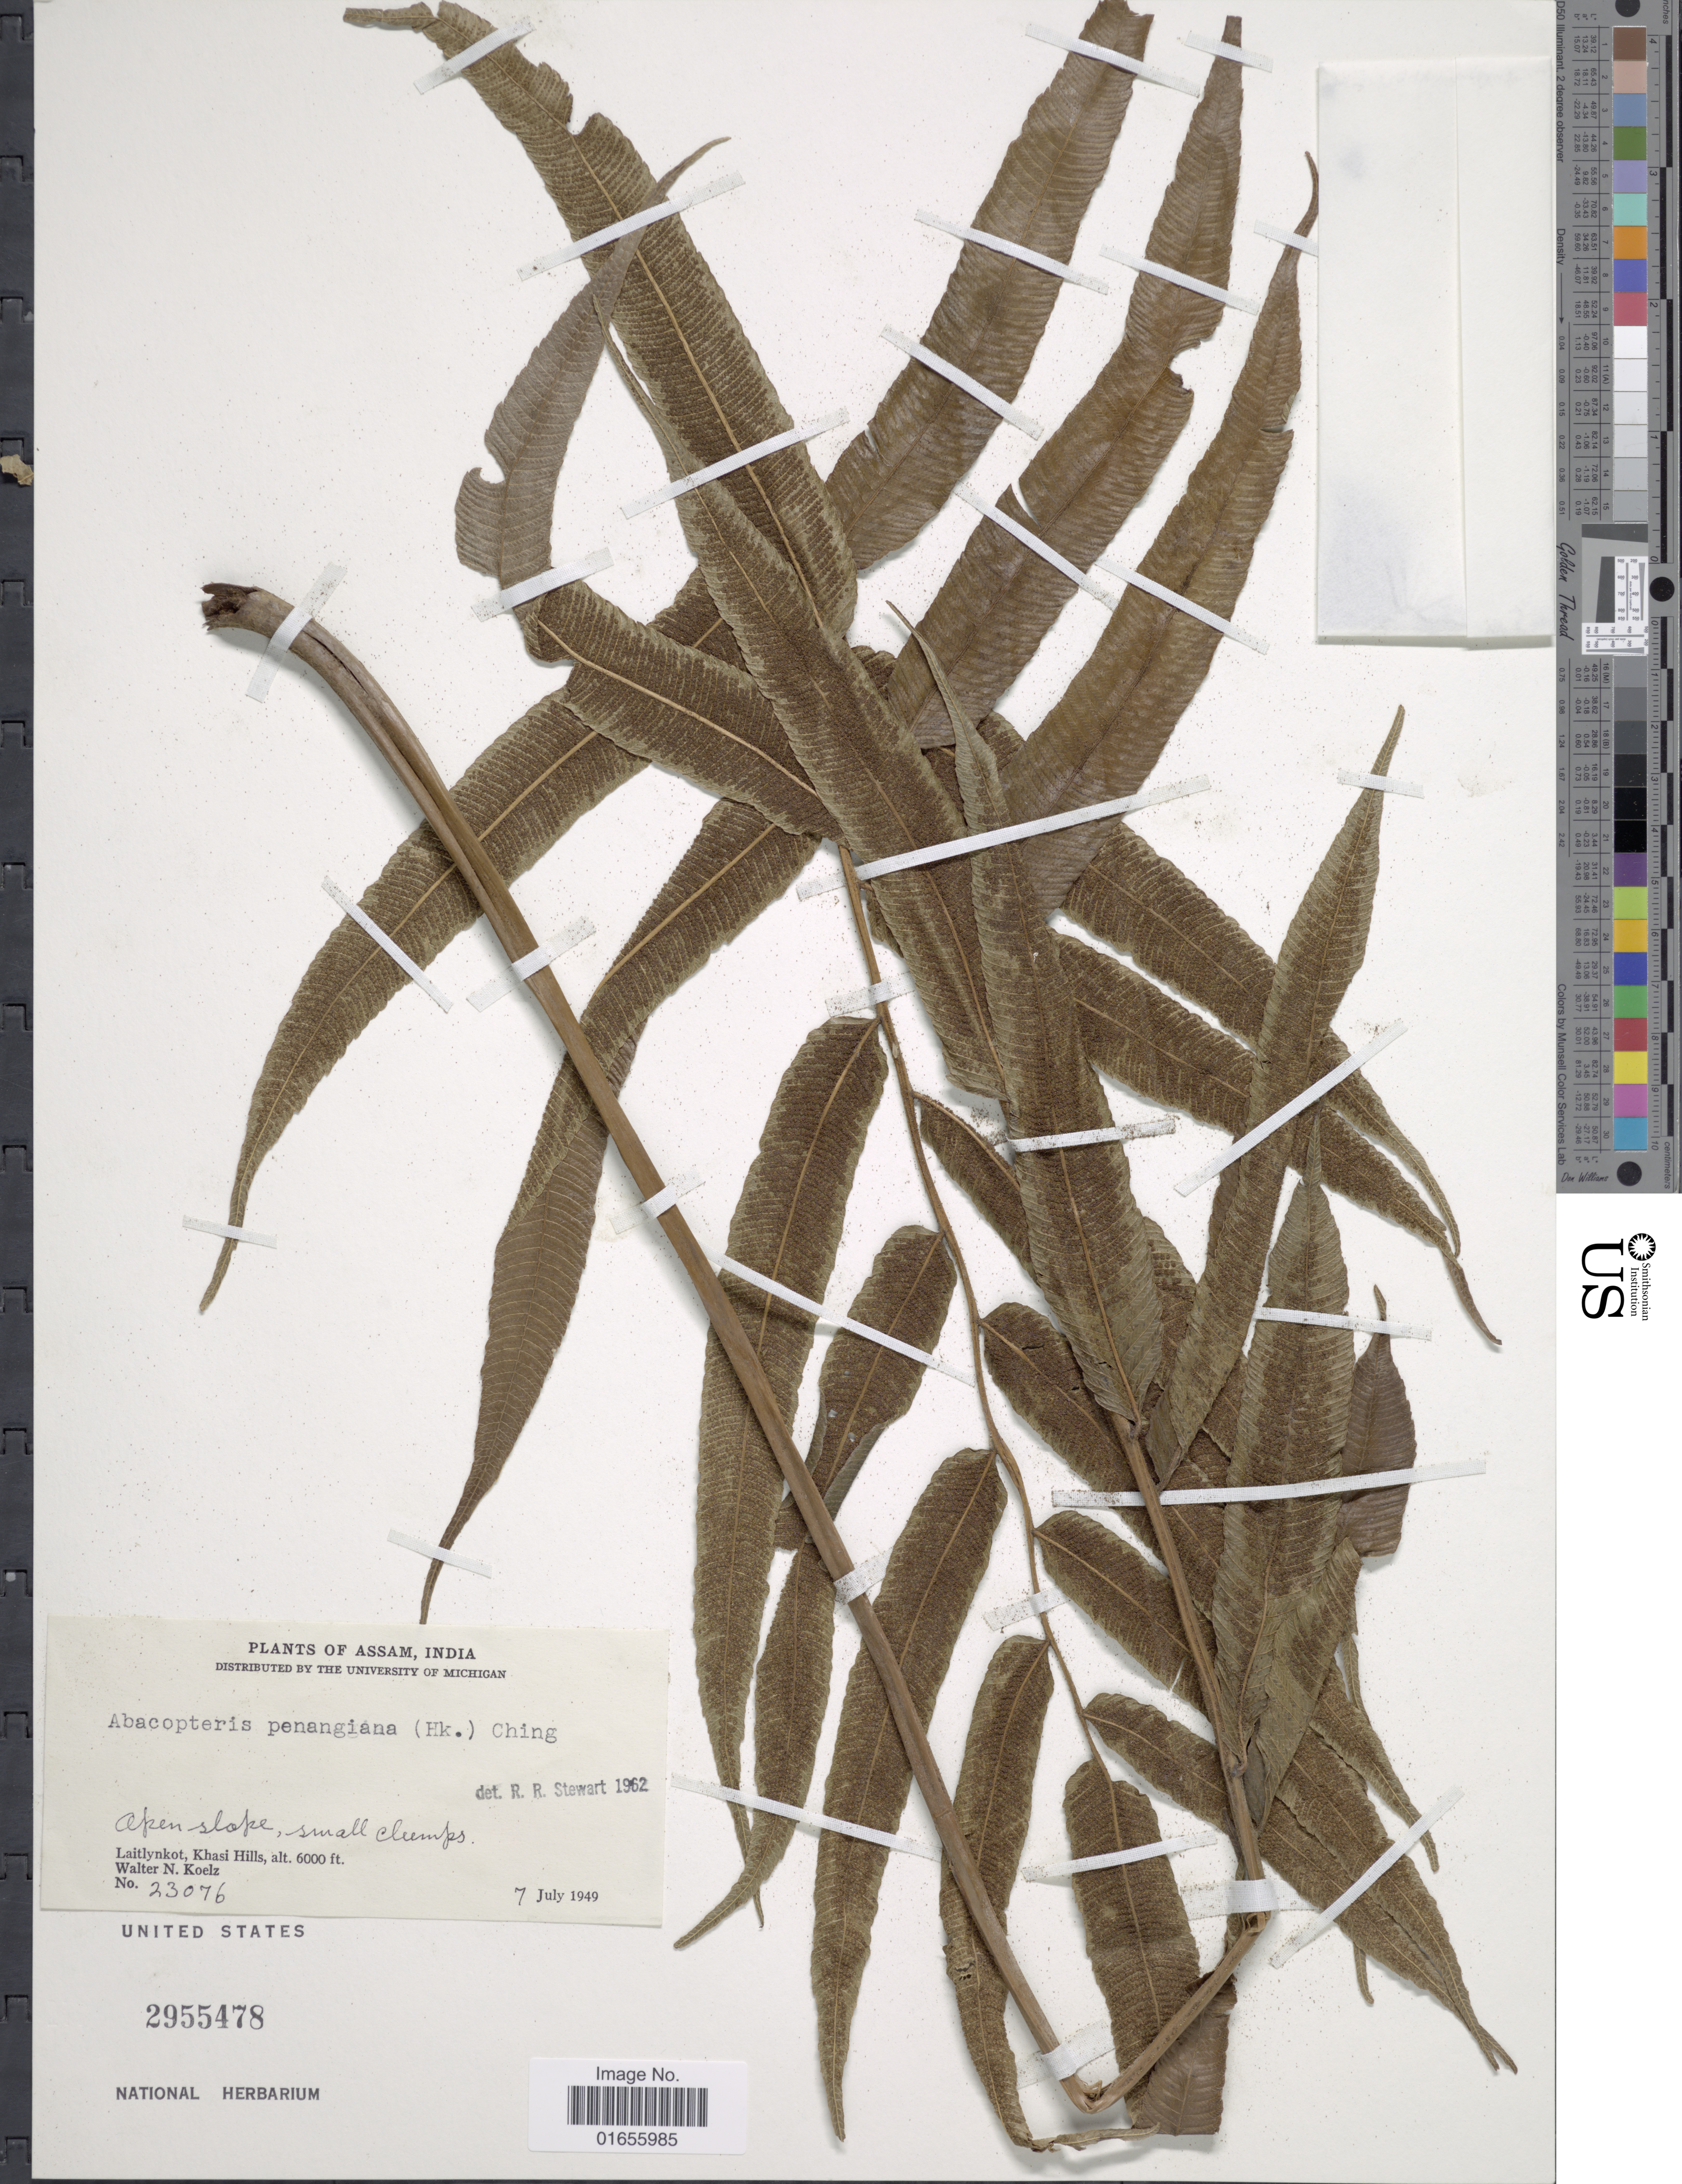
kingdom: Plantae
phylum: Tracheophyta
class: Polypodiopsida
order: Polypodiales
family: Thelypteridaceae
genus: Pronephrium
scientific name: Pronephrium penangiana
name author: (Hook.) Holttum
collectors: W. N. Koelz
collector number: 23076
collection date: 1949-07-07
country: India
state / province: Meghalaya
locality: Laitlynkot, Khasi Hills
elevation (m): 1829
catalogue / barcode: US 2955478